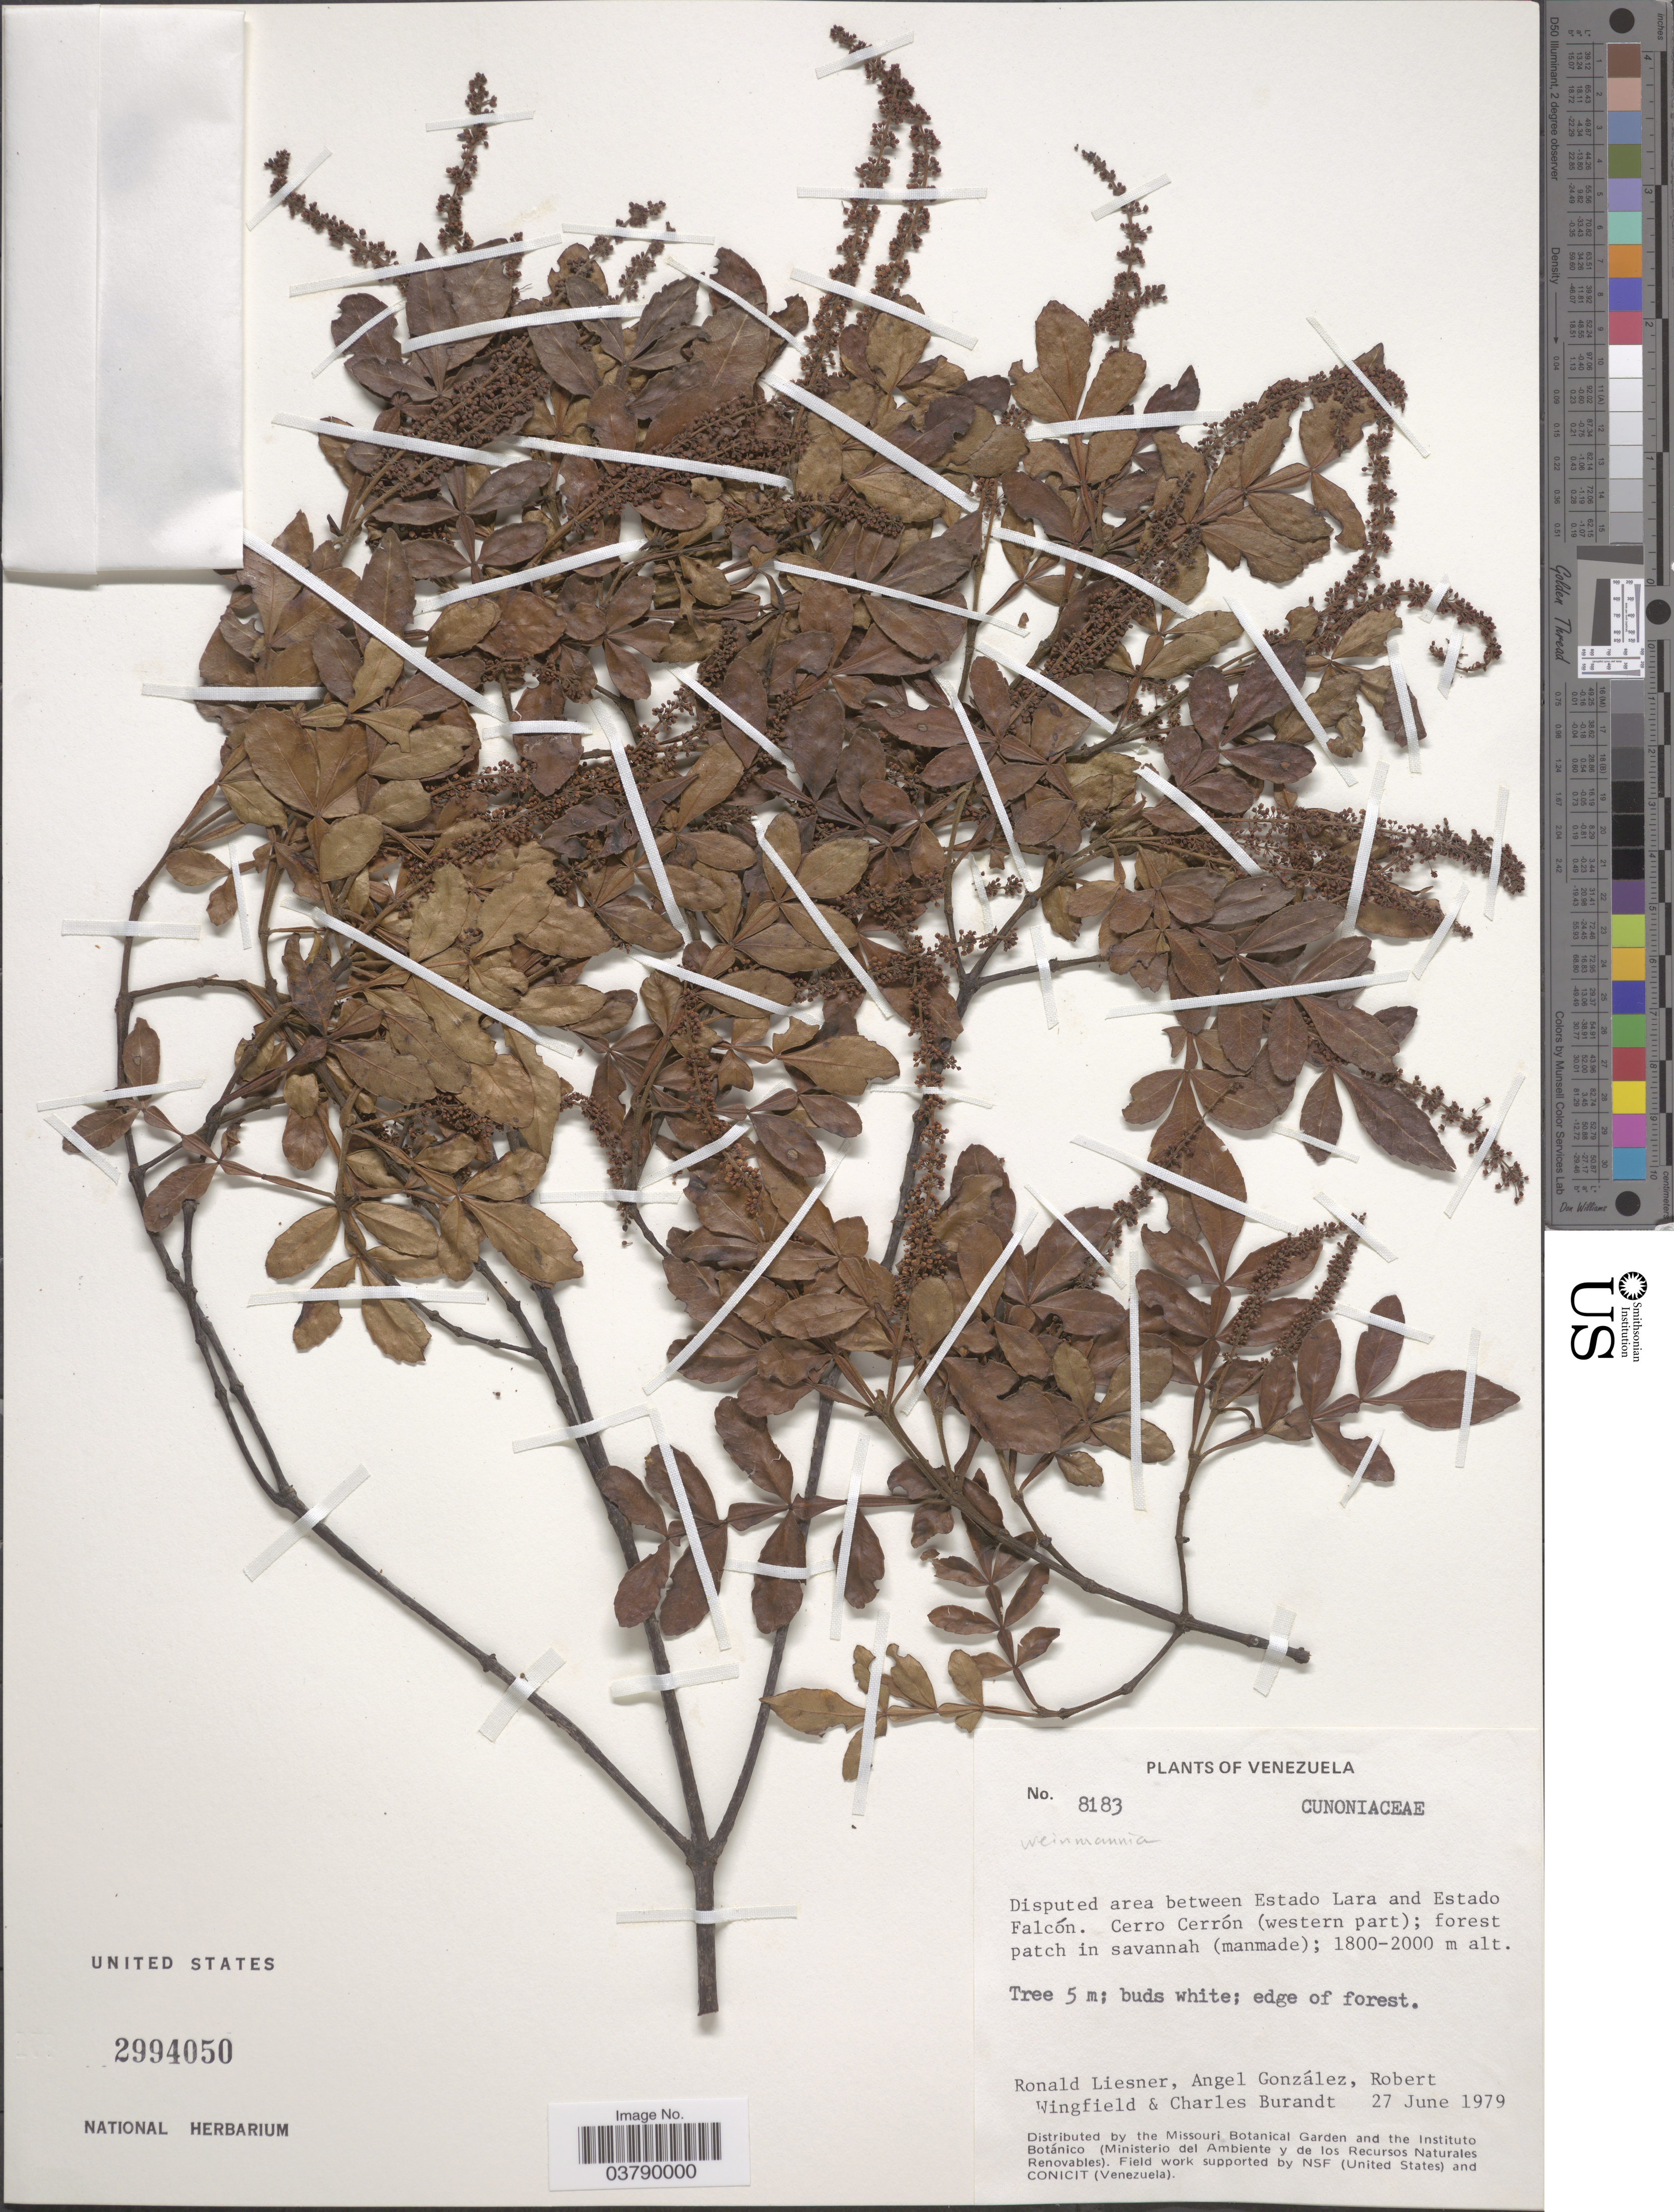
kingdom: Plantae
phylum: Tracheophyta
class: Magnoliopsida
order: Oxalidales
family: Cunoniaceae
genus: Weinmannia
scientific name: Weinmannia sp.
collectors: R. L. Liesner, A. C. González, R. C. Wingfield & C. Burandt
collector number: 8183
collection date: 1979-06-27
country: Venezuela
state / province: Lara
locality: Between Estado lara and Estado Falcón. Cerro Cerrón (western part).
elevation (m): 1800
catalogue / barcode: US 2994050